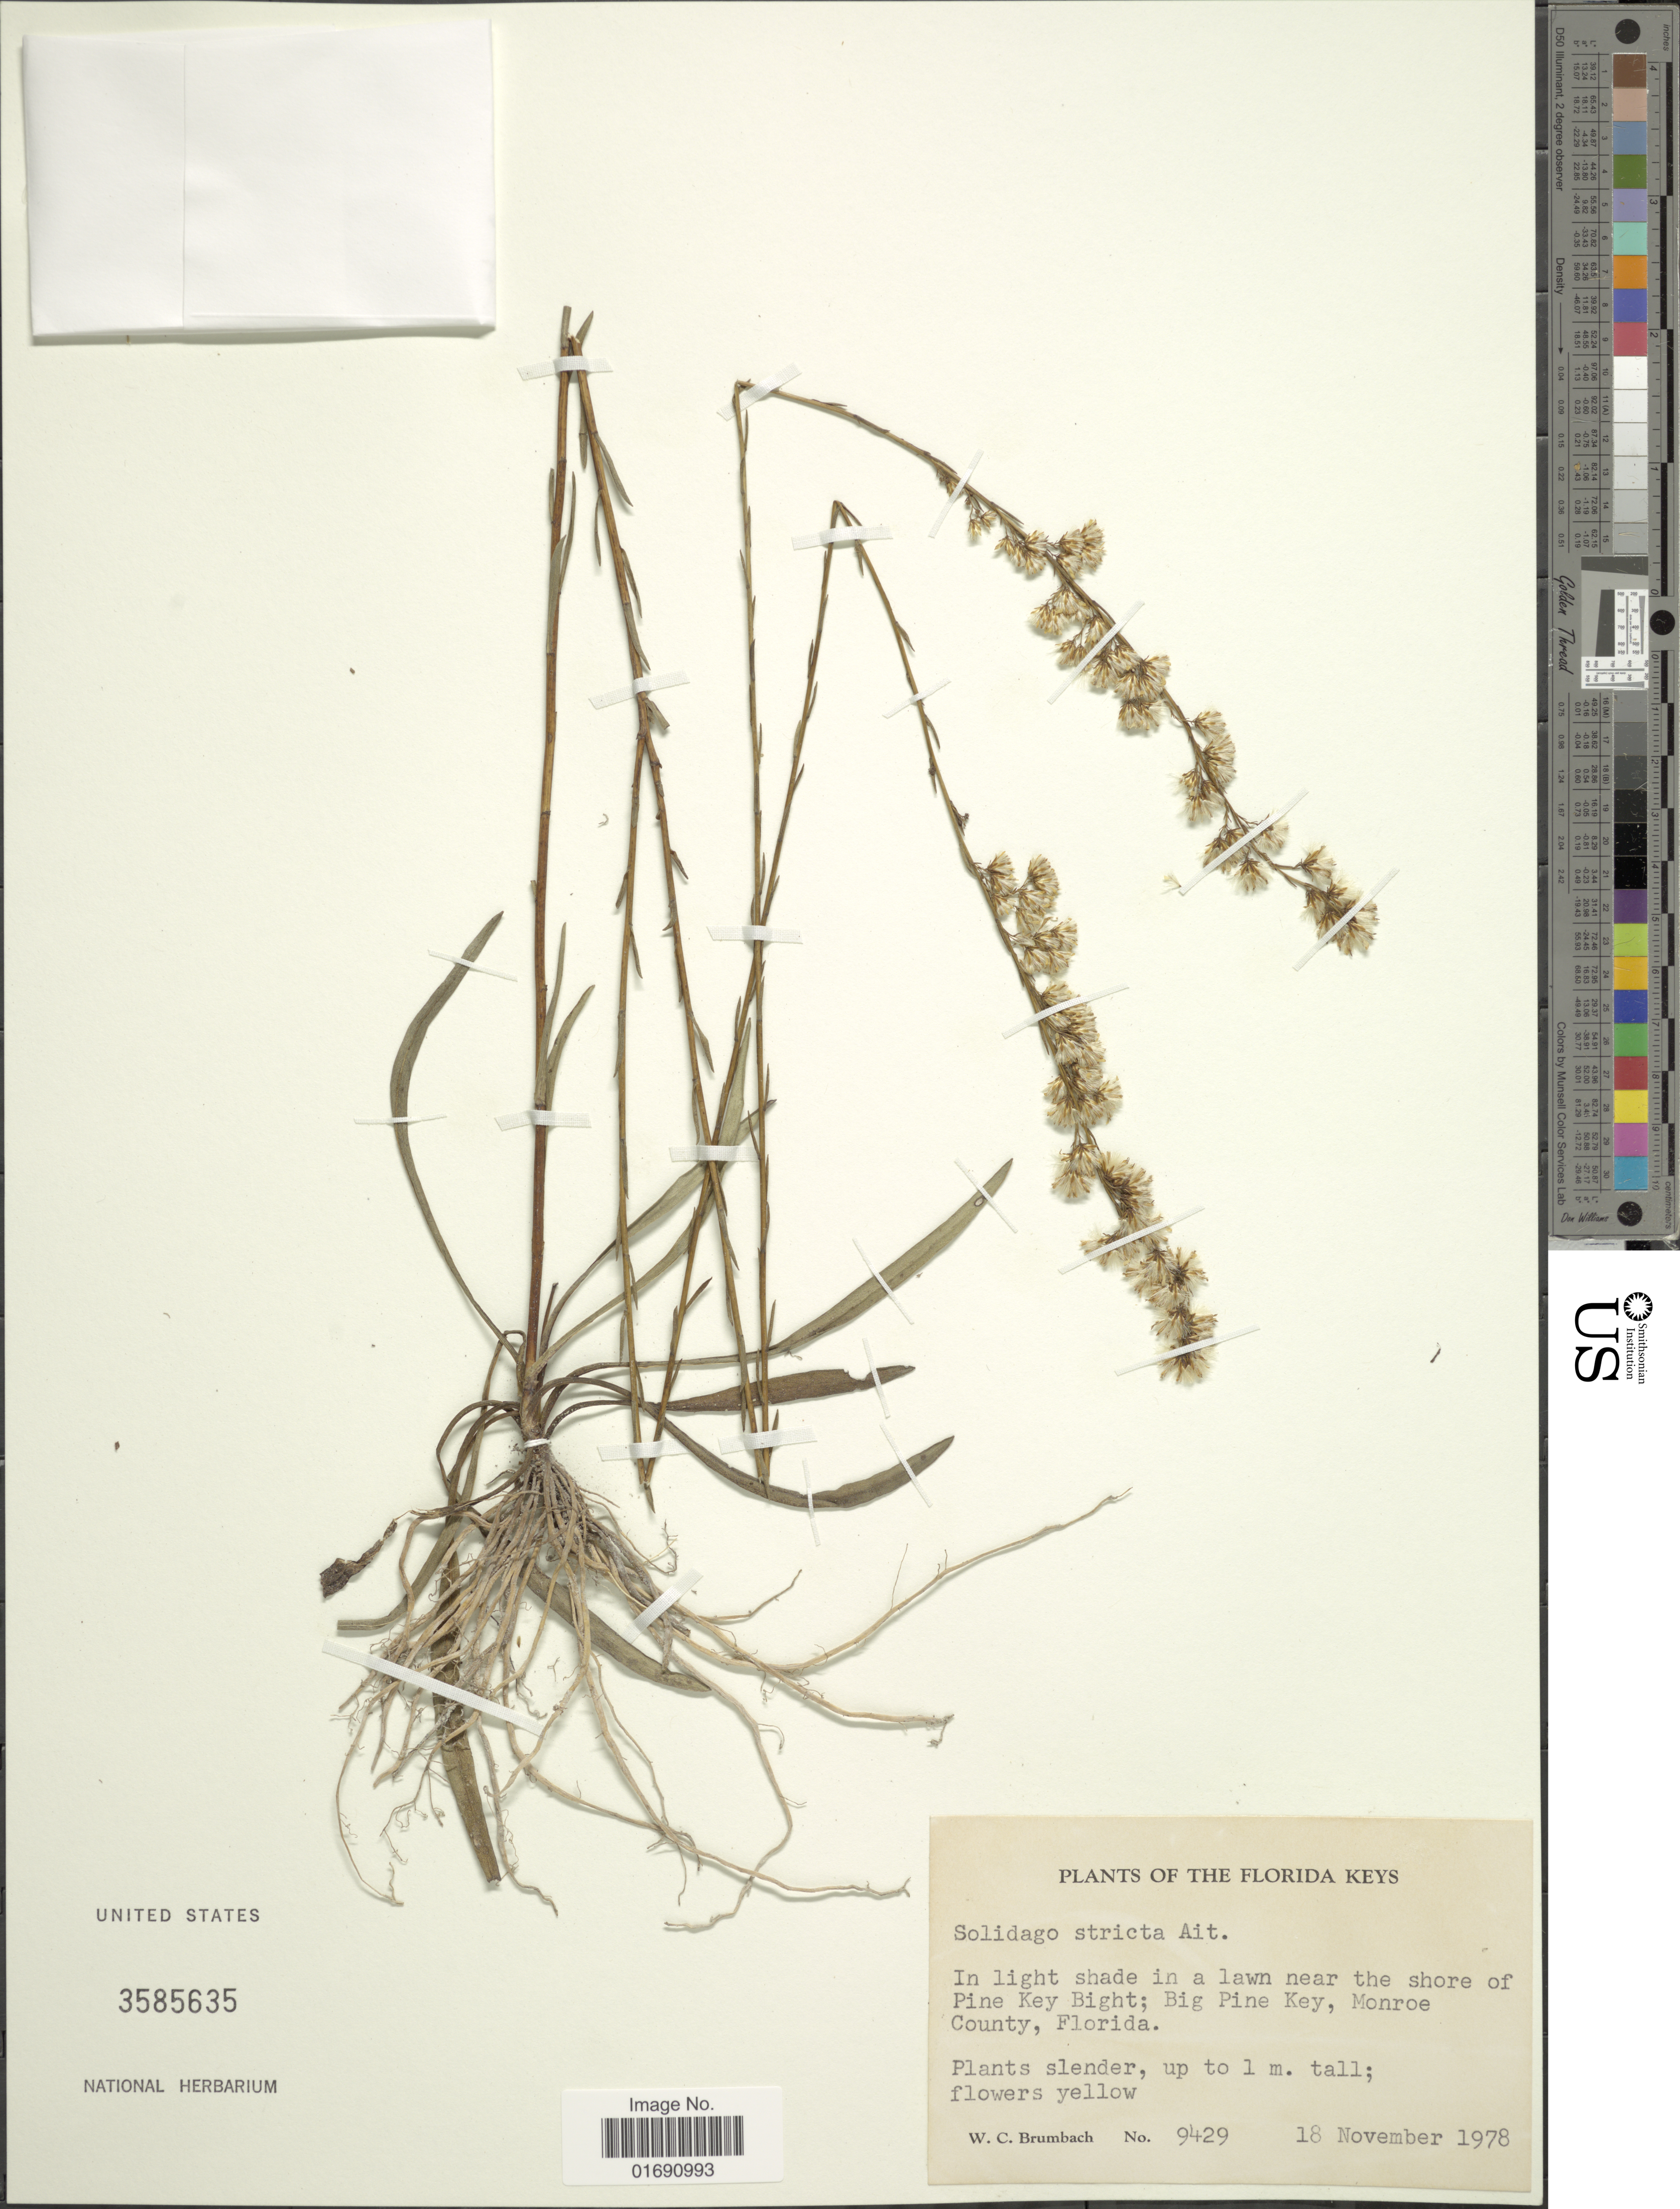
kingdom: Plantae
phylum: Tracheophyta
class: Magnoliopsida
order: Asterales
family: Asteraceae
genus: Solidago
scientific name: Solidago stricta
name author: Aiton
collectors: W. C. Brumbach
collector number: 9429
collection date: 1978-11-18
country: United States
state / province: Florida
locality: The Florida Keys, In light shade in a lawn near the shore of Pine Key Bight; Big Pine Key, Monroe County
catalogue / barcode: US 3585635